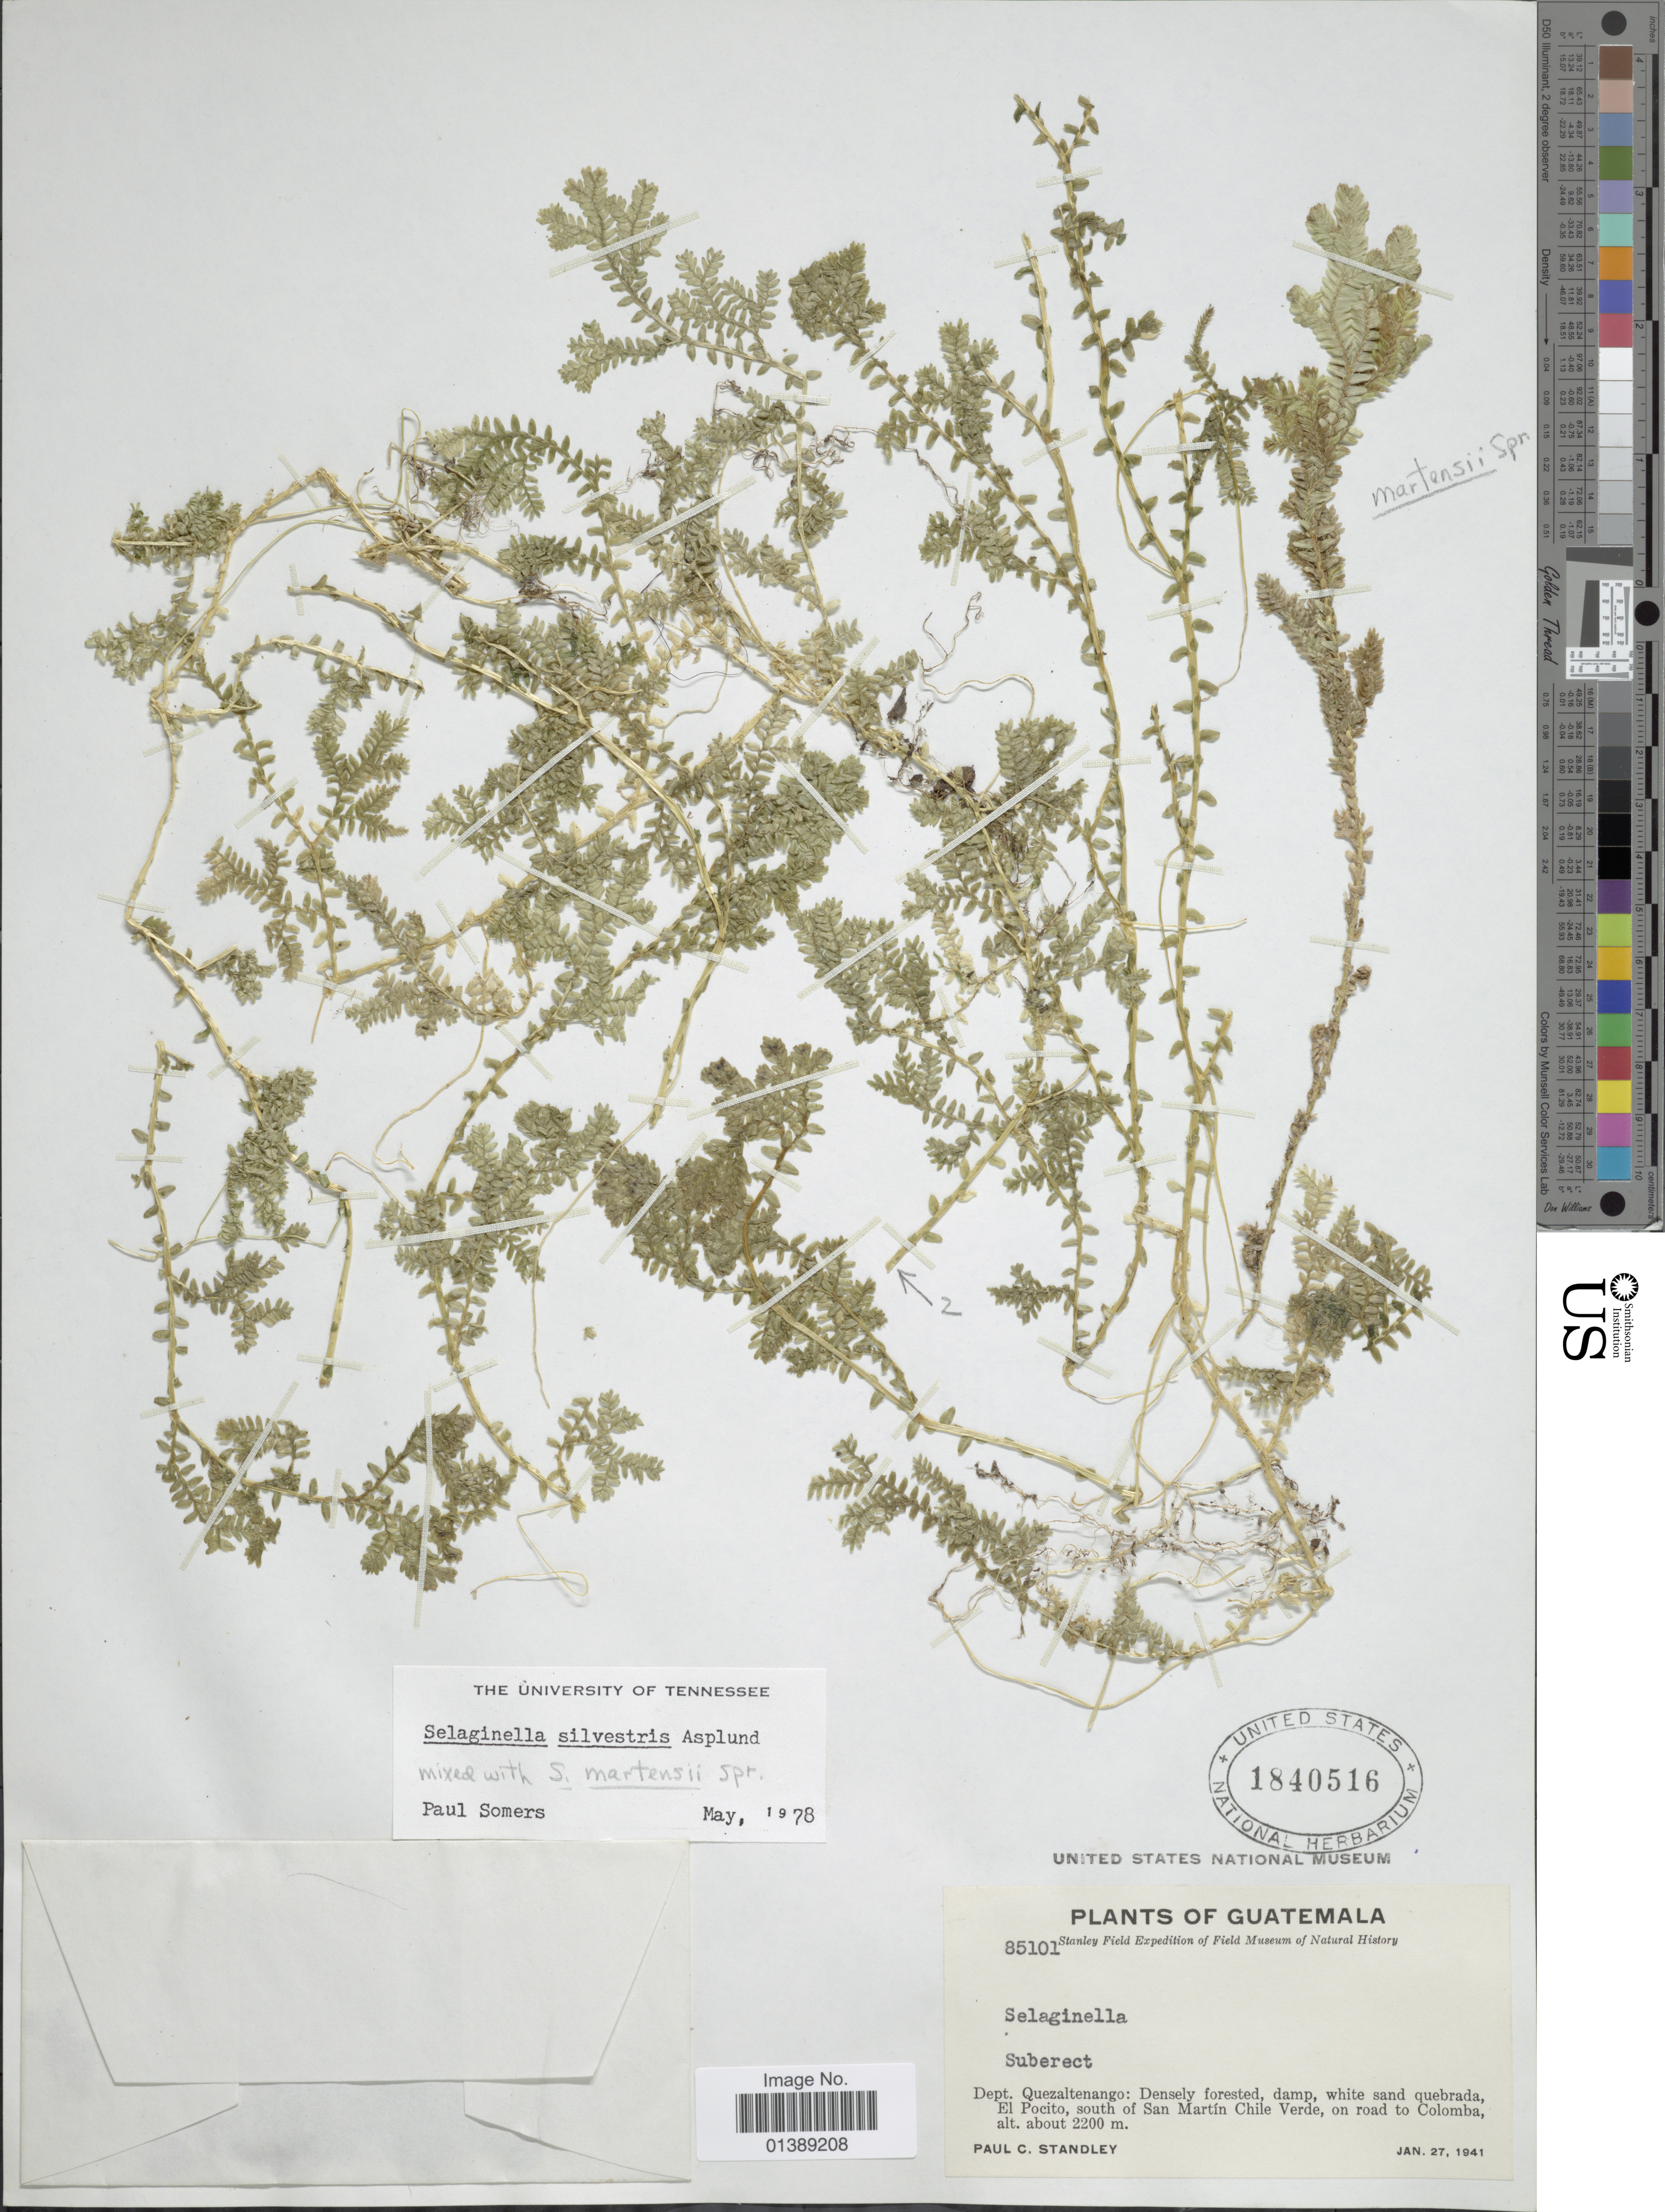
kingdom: Plantae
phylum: Tracheophyta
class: Lycopodiopsida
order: Selaginellales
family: Selaginellaceae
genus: Selaginella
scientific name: Selaginella silvestris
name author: Aspl.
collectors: P. C. Standley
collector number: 85101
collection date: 1941-01-27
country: Guatemala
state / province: Quetzaltenango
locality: El Pocito, south of San Martin Chile Verde, on road to Colomba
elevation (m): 2200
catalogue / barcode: US 1840516